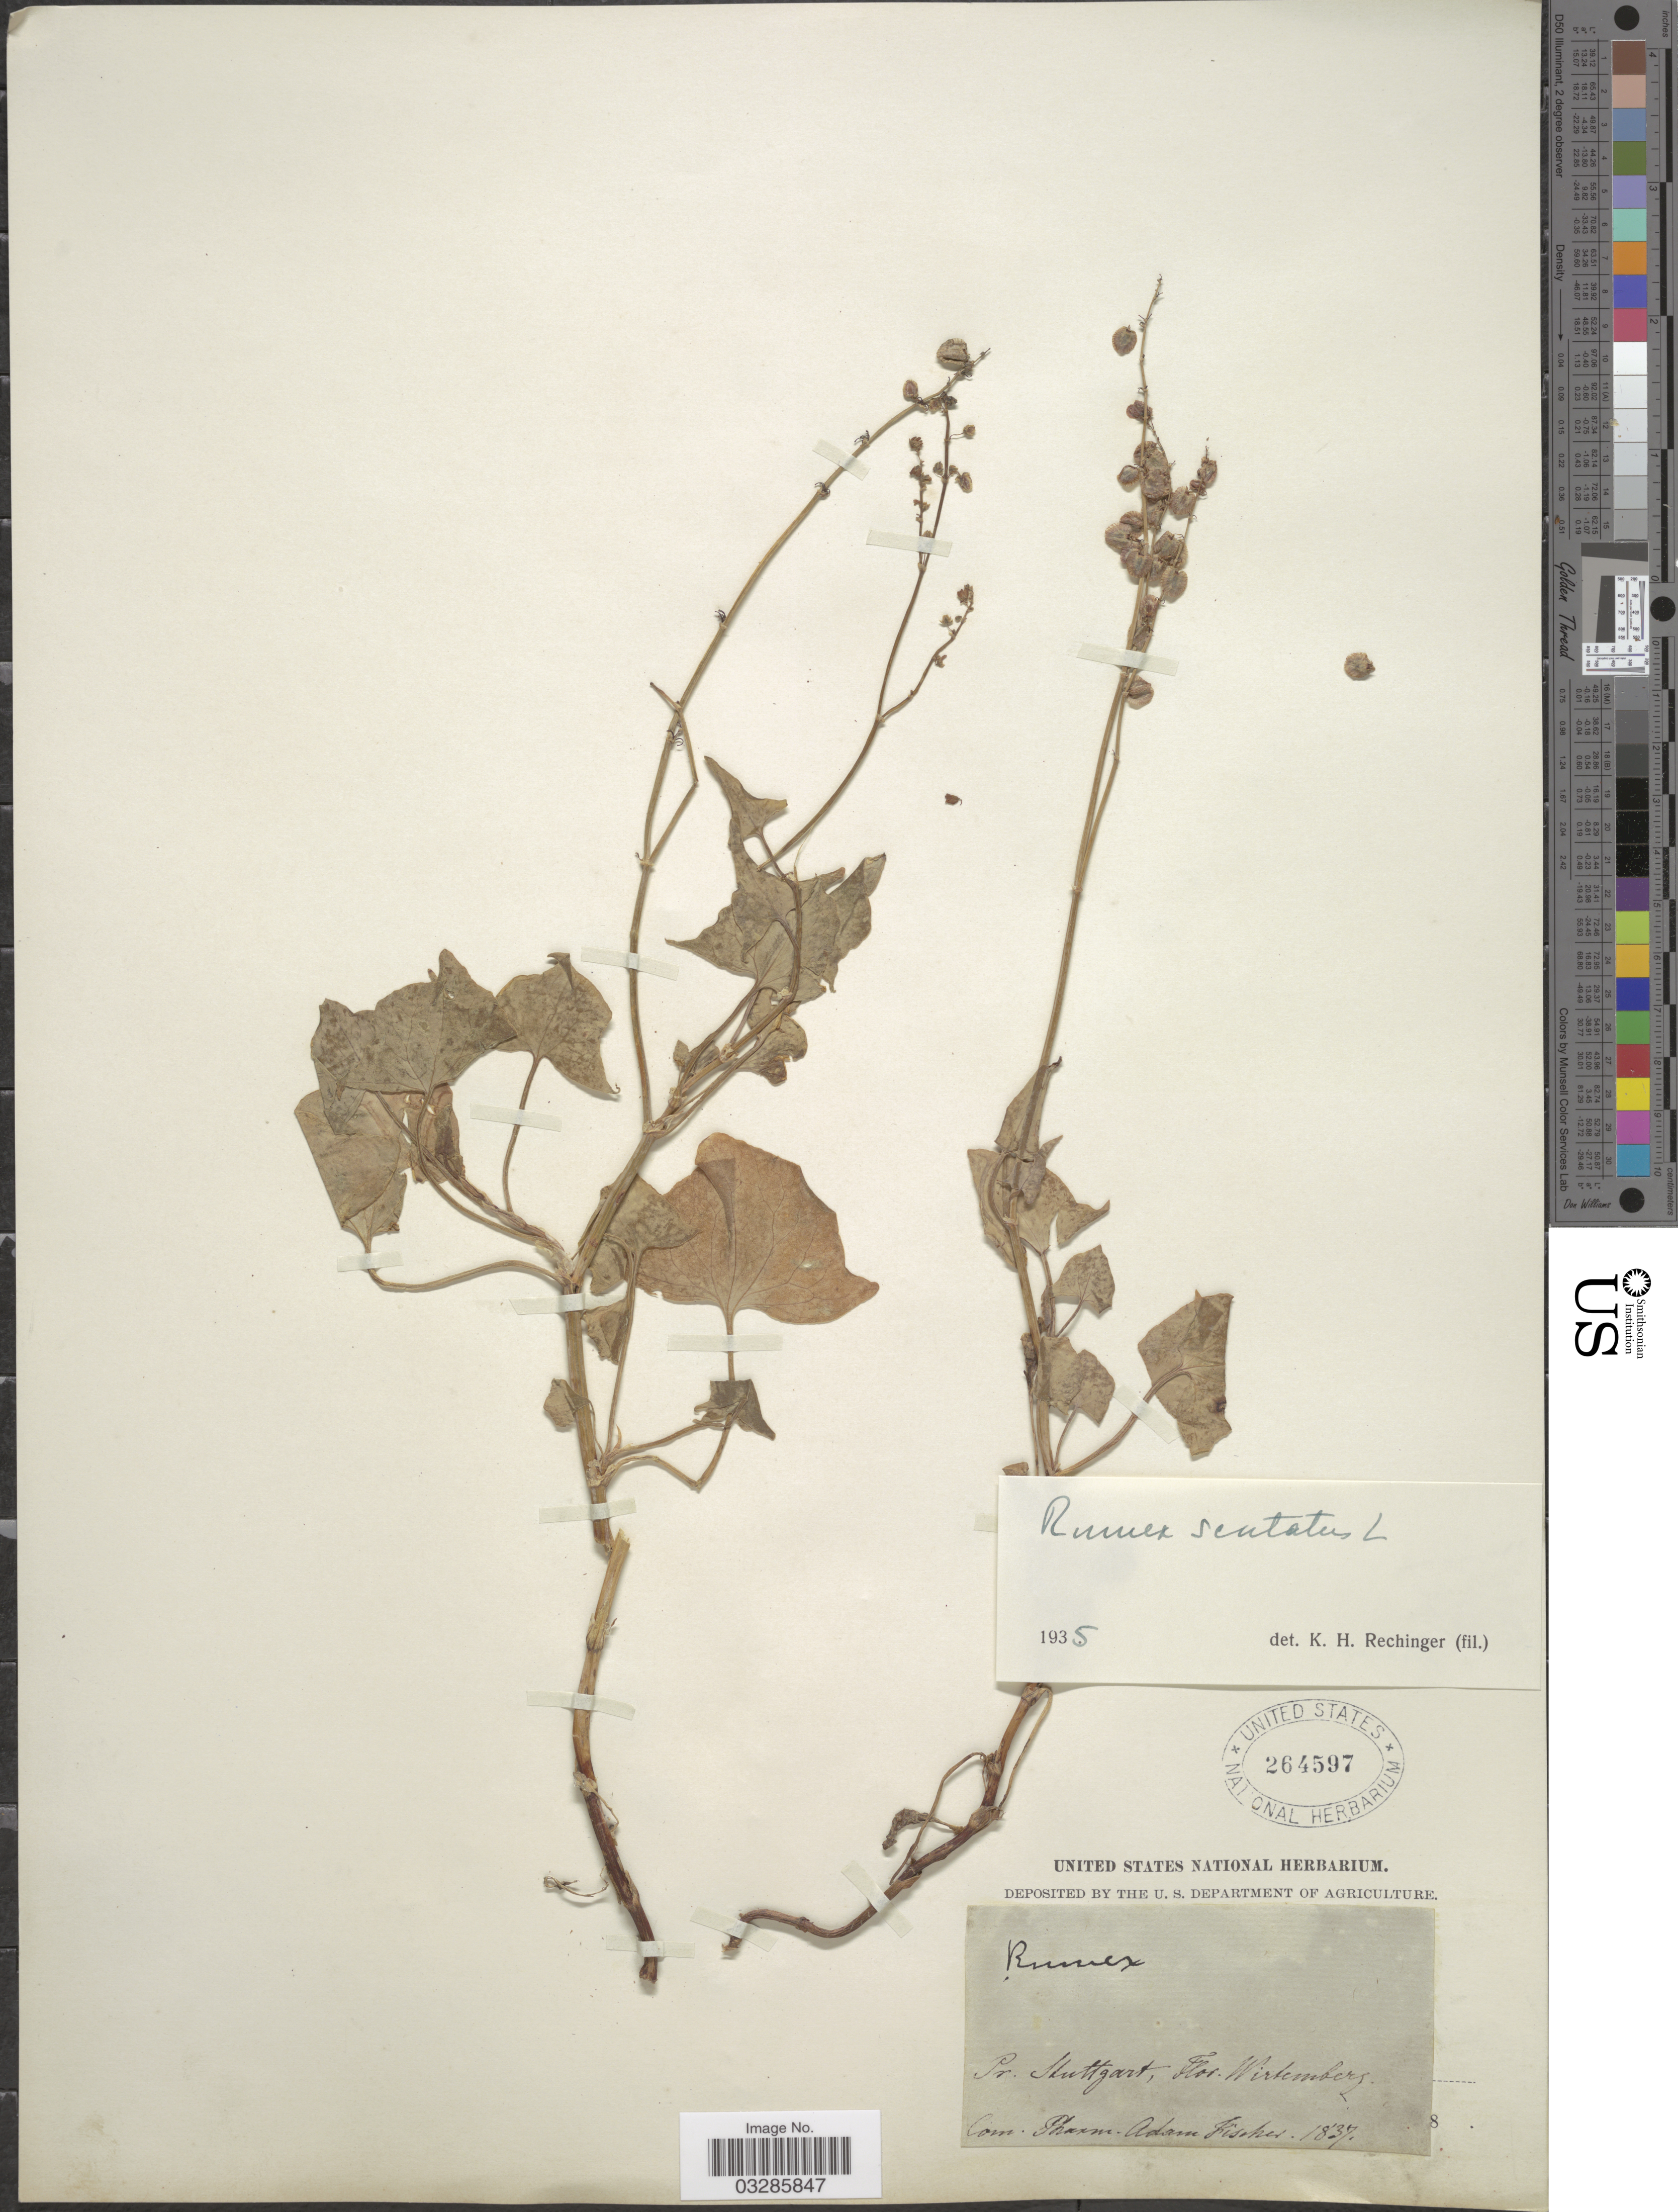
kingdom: Plantae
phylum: Tracheophyta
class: Magnoliopsida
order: Caryophyllales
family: Polygonaceae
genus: Rumex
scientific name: Rumex scutatus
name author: L.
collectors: A. F. Fischer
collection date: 1837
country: Germany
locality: Pr. Stuttgart, Wirtemberg.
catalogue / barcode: US 264597